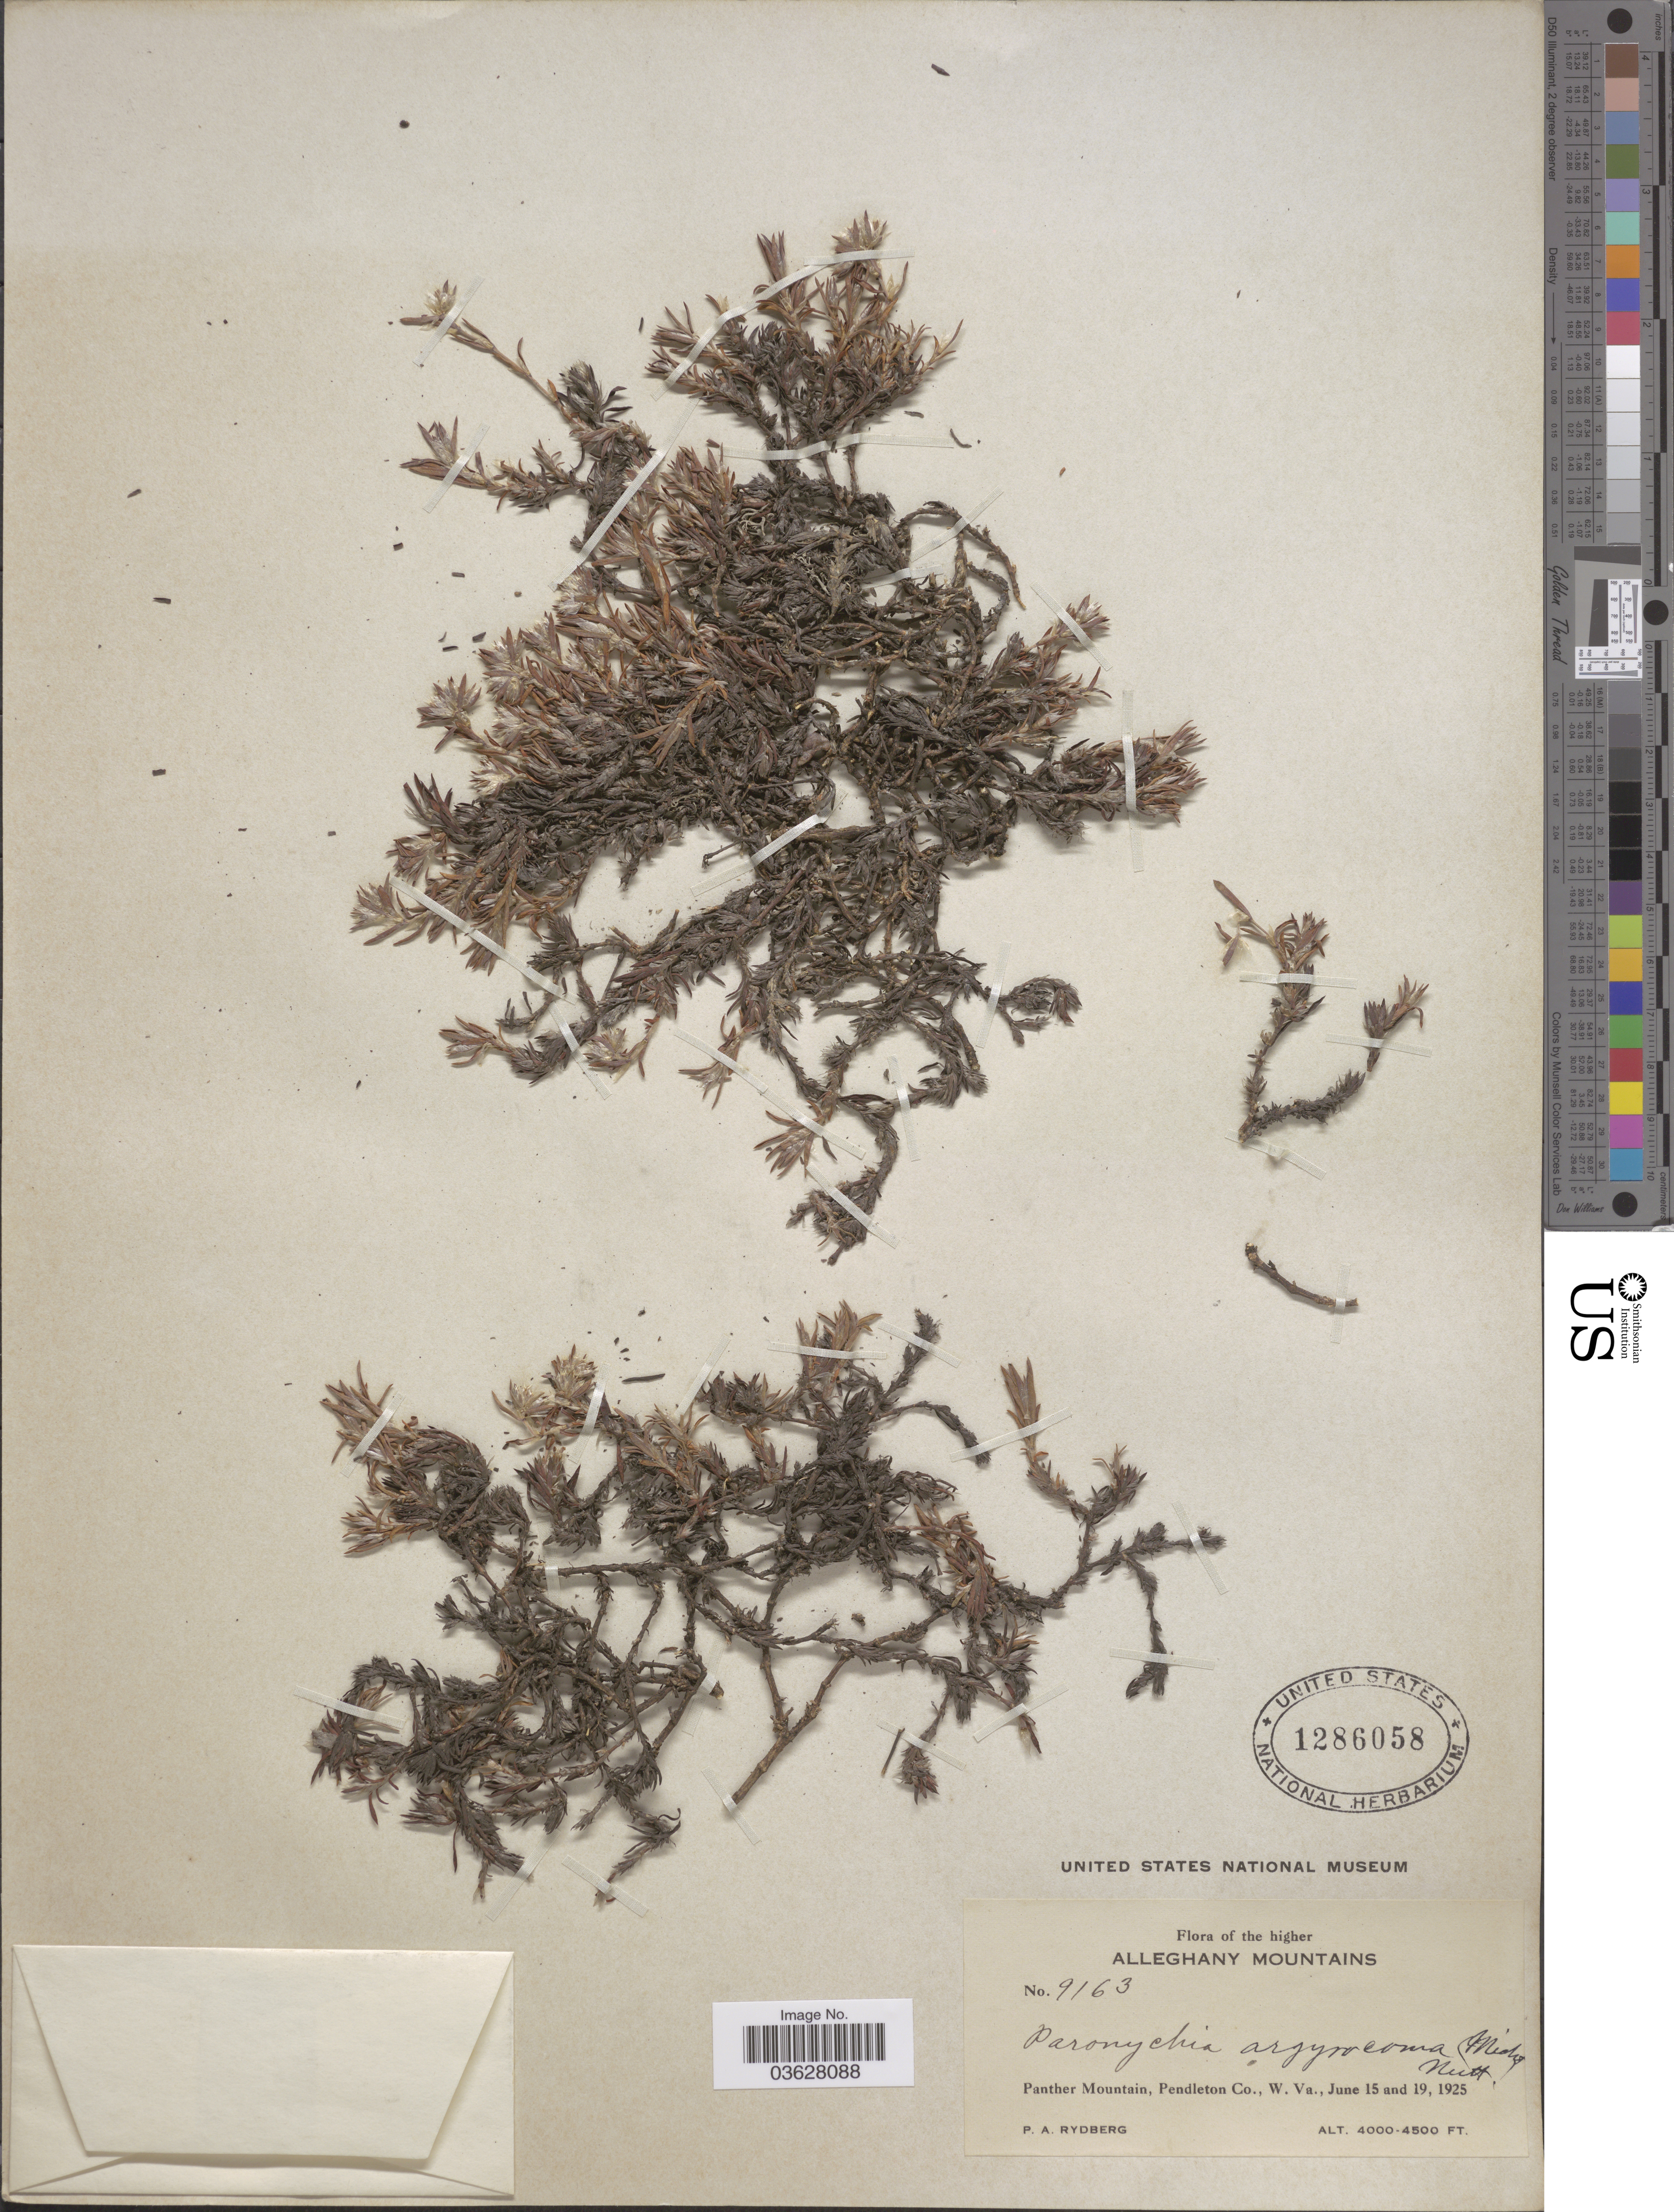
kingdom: Plantae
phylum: Tracheophyta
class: Magnoliopsida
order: Caryophyllales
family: Caryophyllaceae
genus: Paronychia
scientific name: Paronychia sp.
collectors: P. A. Rydberg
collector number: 9163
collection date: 1925-06-15/1925-06-19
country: United States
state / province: West Virginia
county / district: Pendleton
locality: Higher Alleghany Mountains. Panther Mountain, Pendleton Co.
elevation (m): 1219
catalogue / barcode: US 1286058